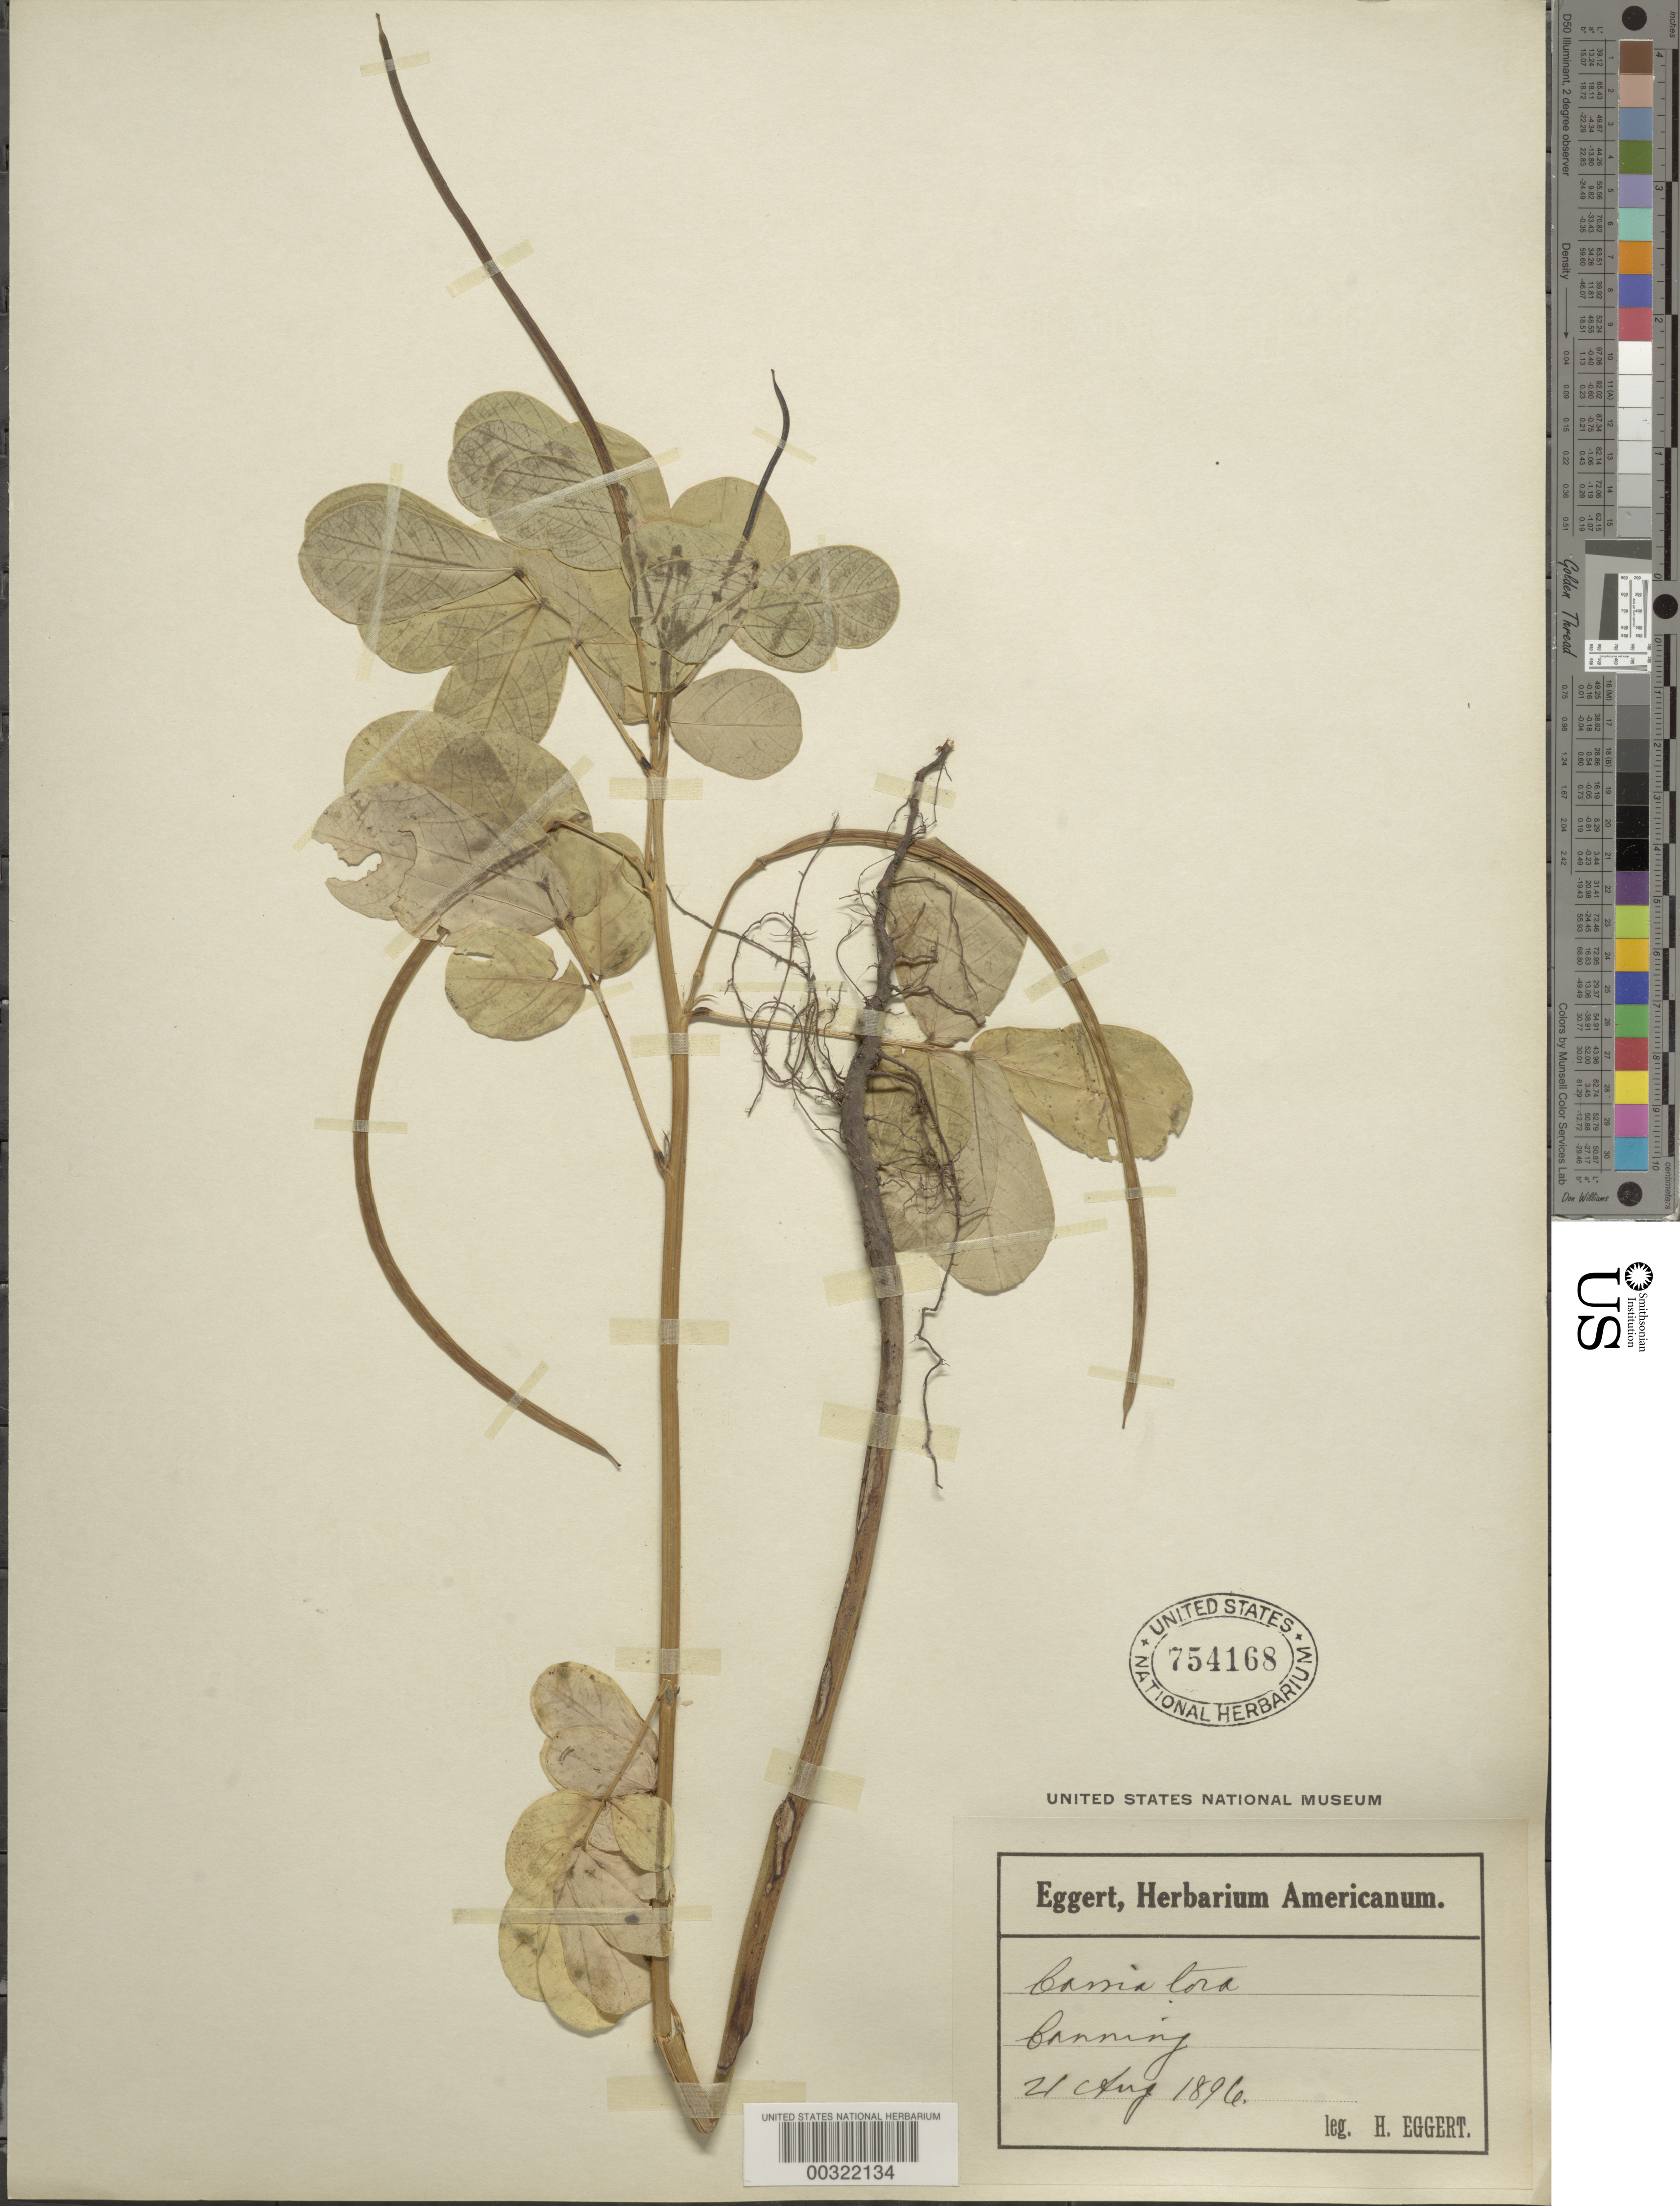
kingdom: Plantae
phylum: Tracheophyta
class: Magnoliopsida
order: Fabales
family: Fabaceae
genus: Senna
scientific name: Senna obtusifolia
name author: (L.) H.S. Irwin & Barneby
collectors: H. Eggert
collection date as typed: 21 Aug 1896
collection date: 1896-08-21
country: United States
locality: Banning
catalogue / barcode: US 754168